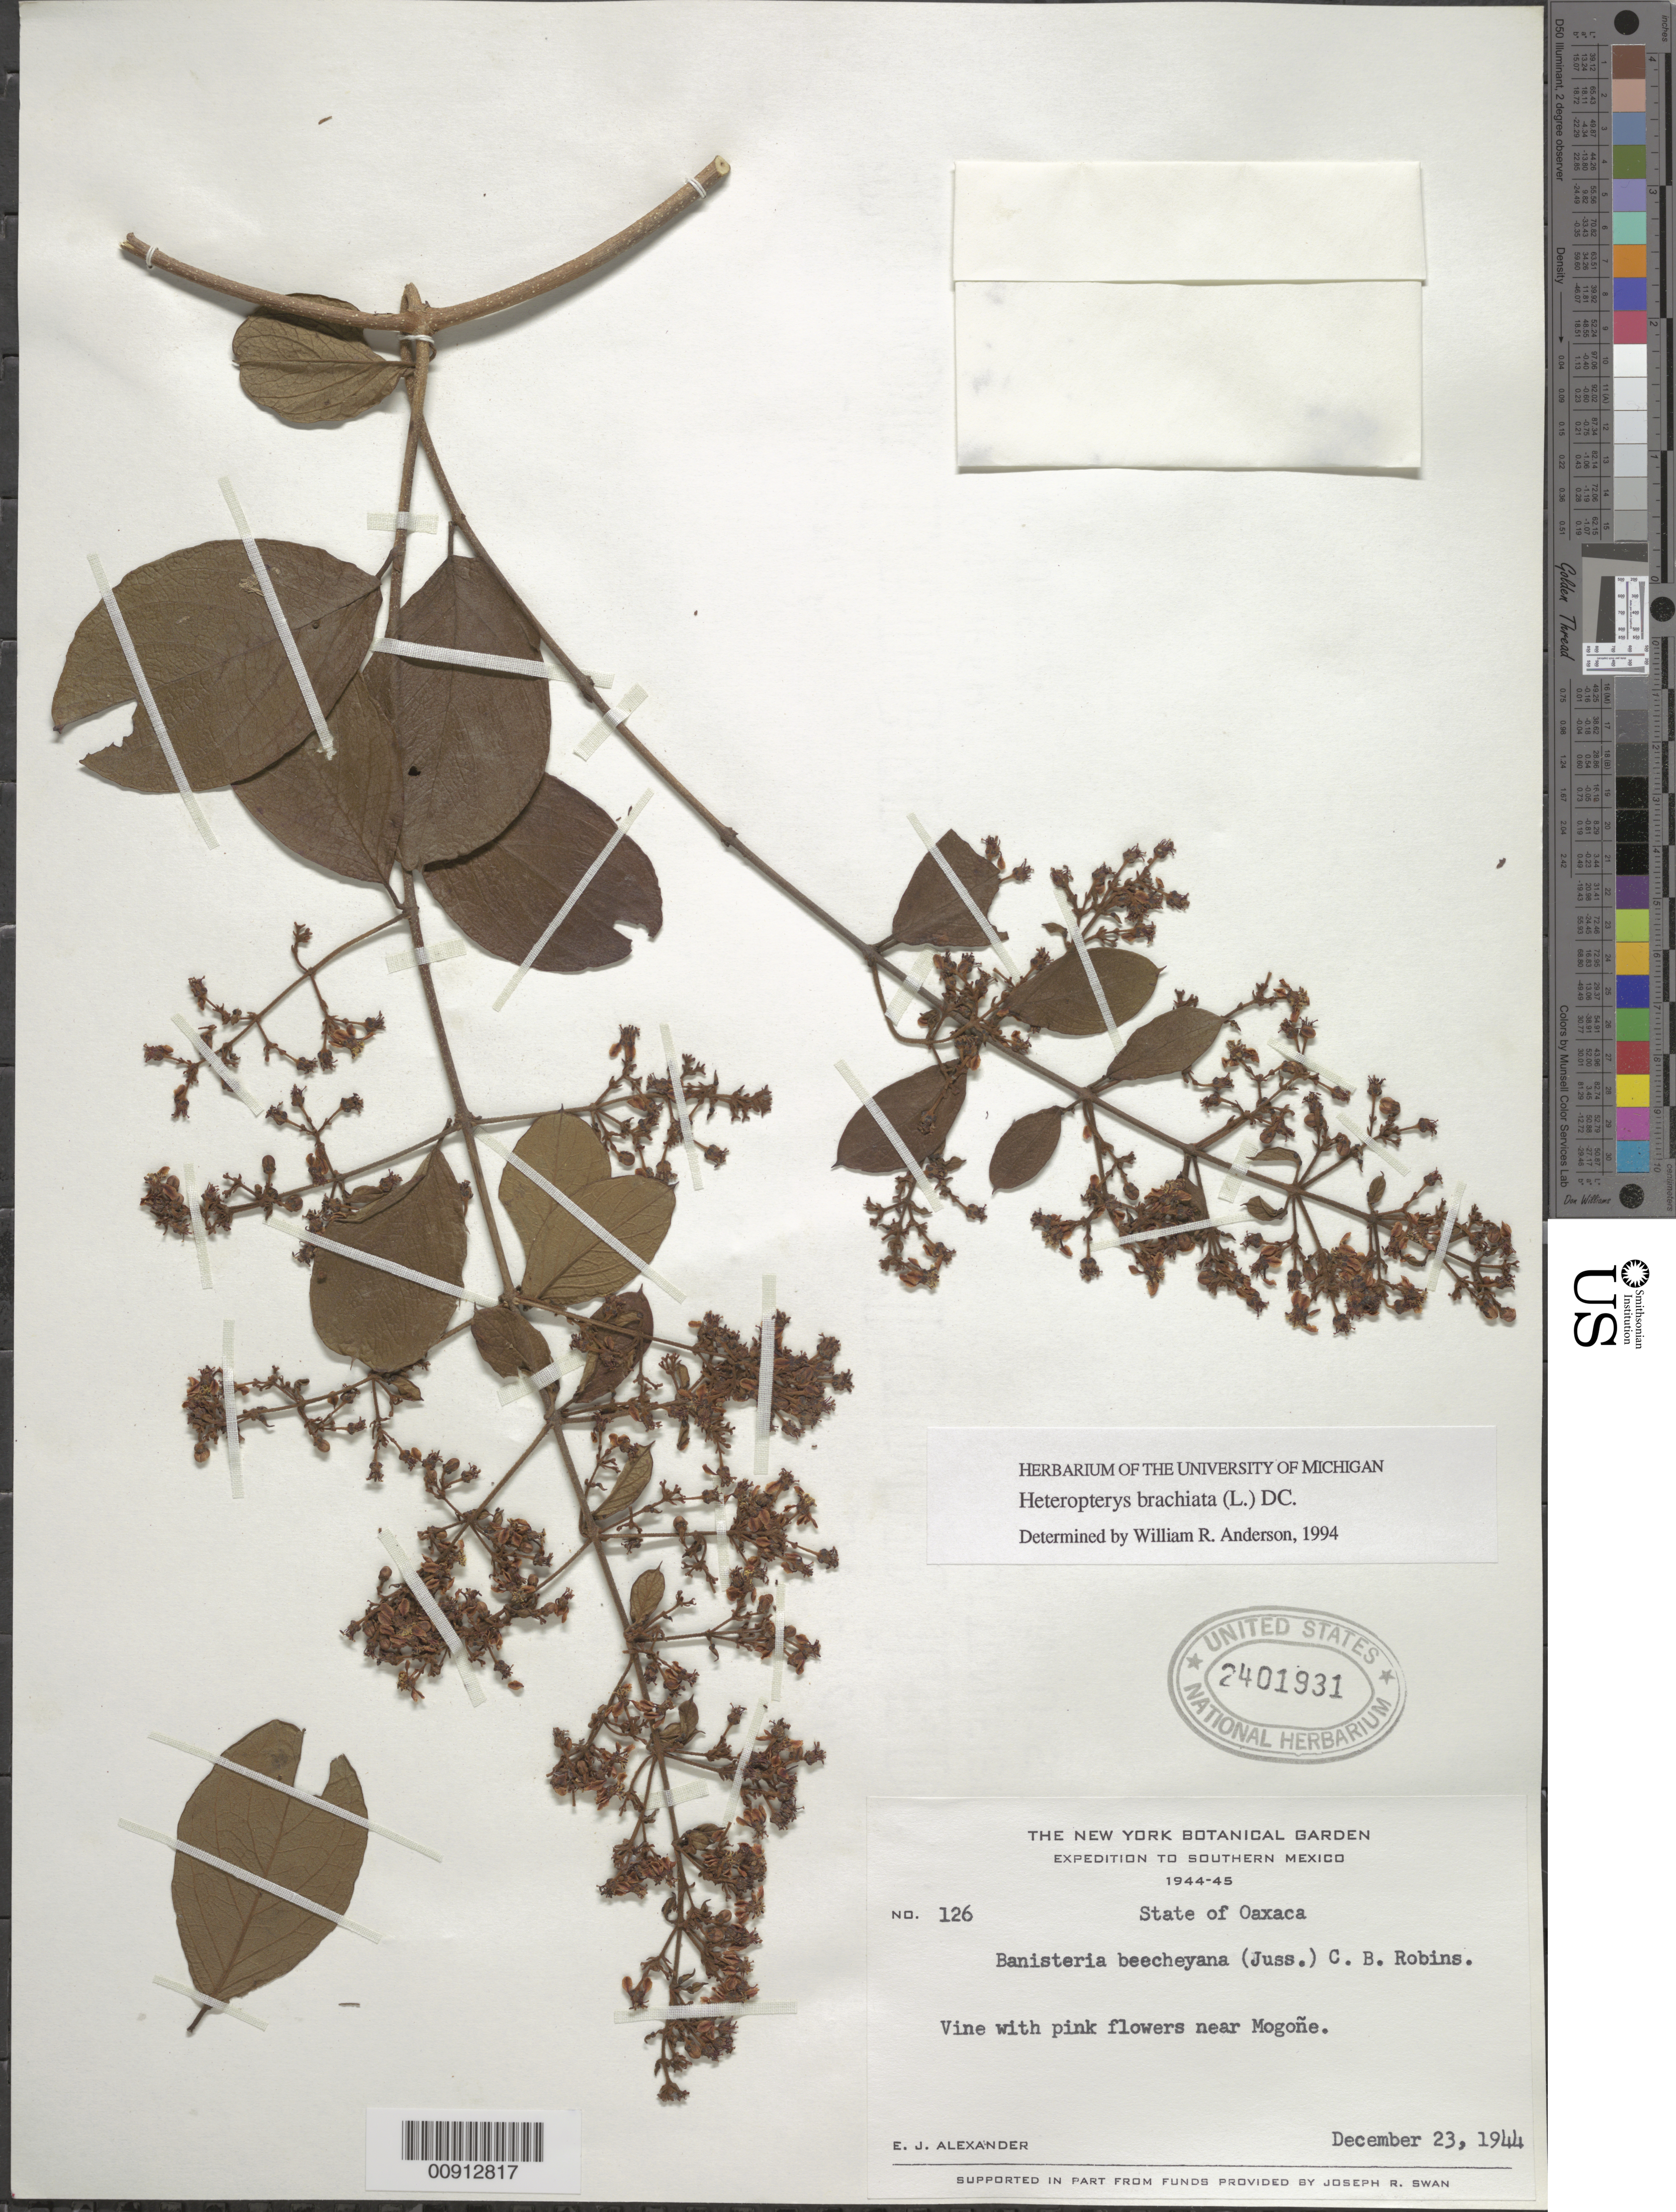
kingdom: Plantae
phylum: Tracheophyta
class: Magnoliopsida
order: Malpighiales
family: Malpighiaceae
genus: Heteropterys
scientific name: Heteropterys brachiata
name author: (L.) DC.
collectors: E. J. Alexander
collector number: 126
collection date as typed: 23 Dec 1944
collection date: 1944-12-23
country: Mexico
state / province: Oaxaca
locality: Near Mogoñe, Oaxaca.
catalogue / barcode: US 2401931